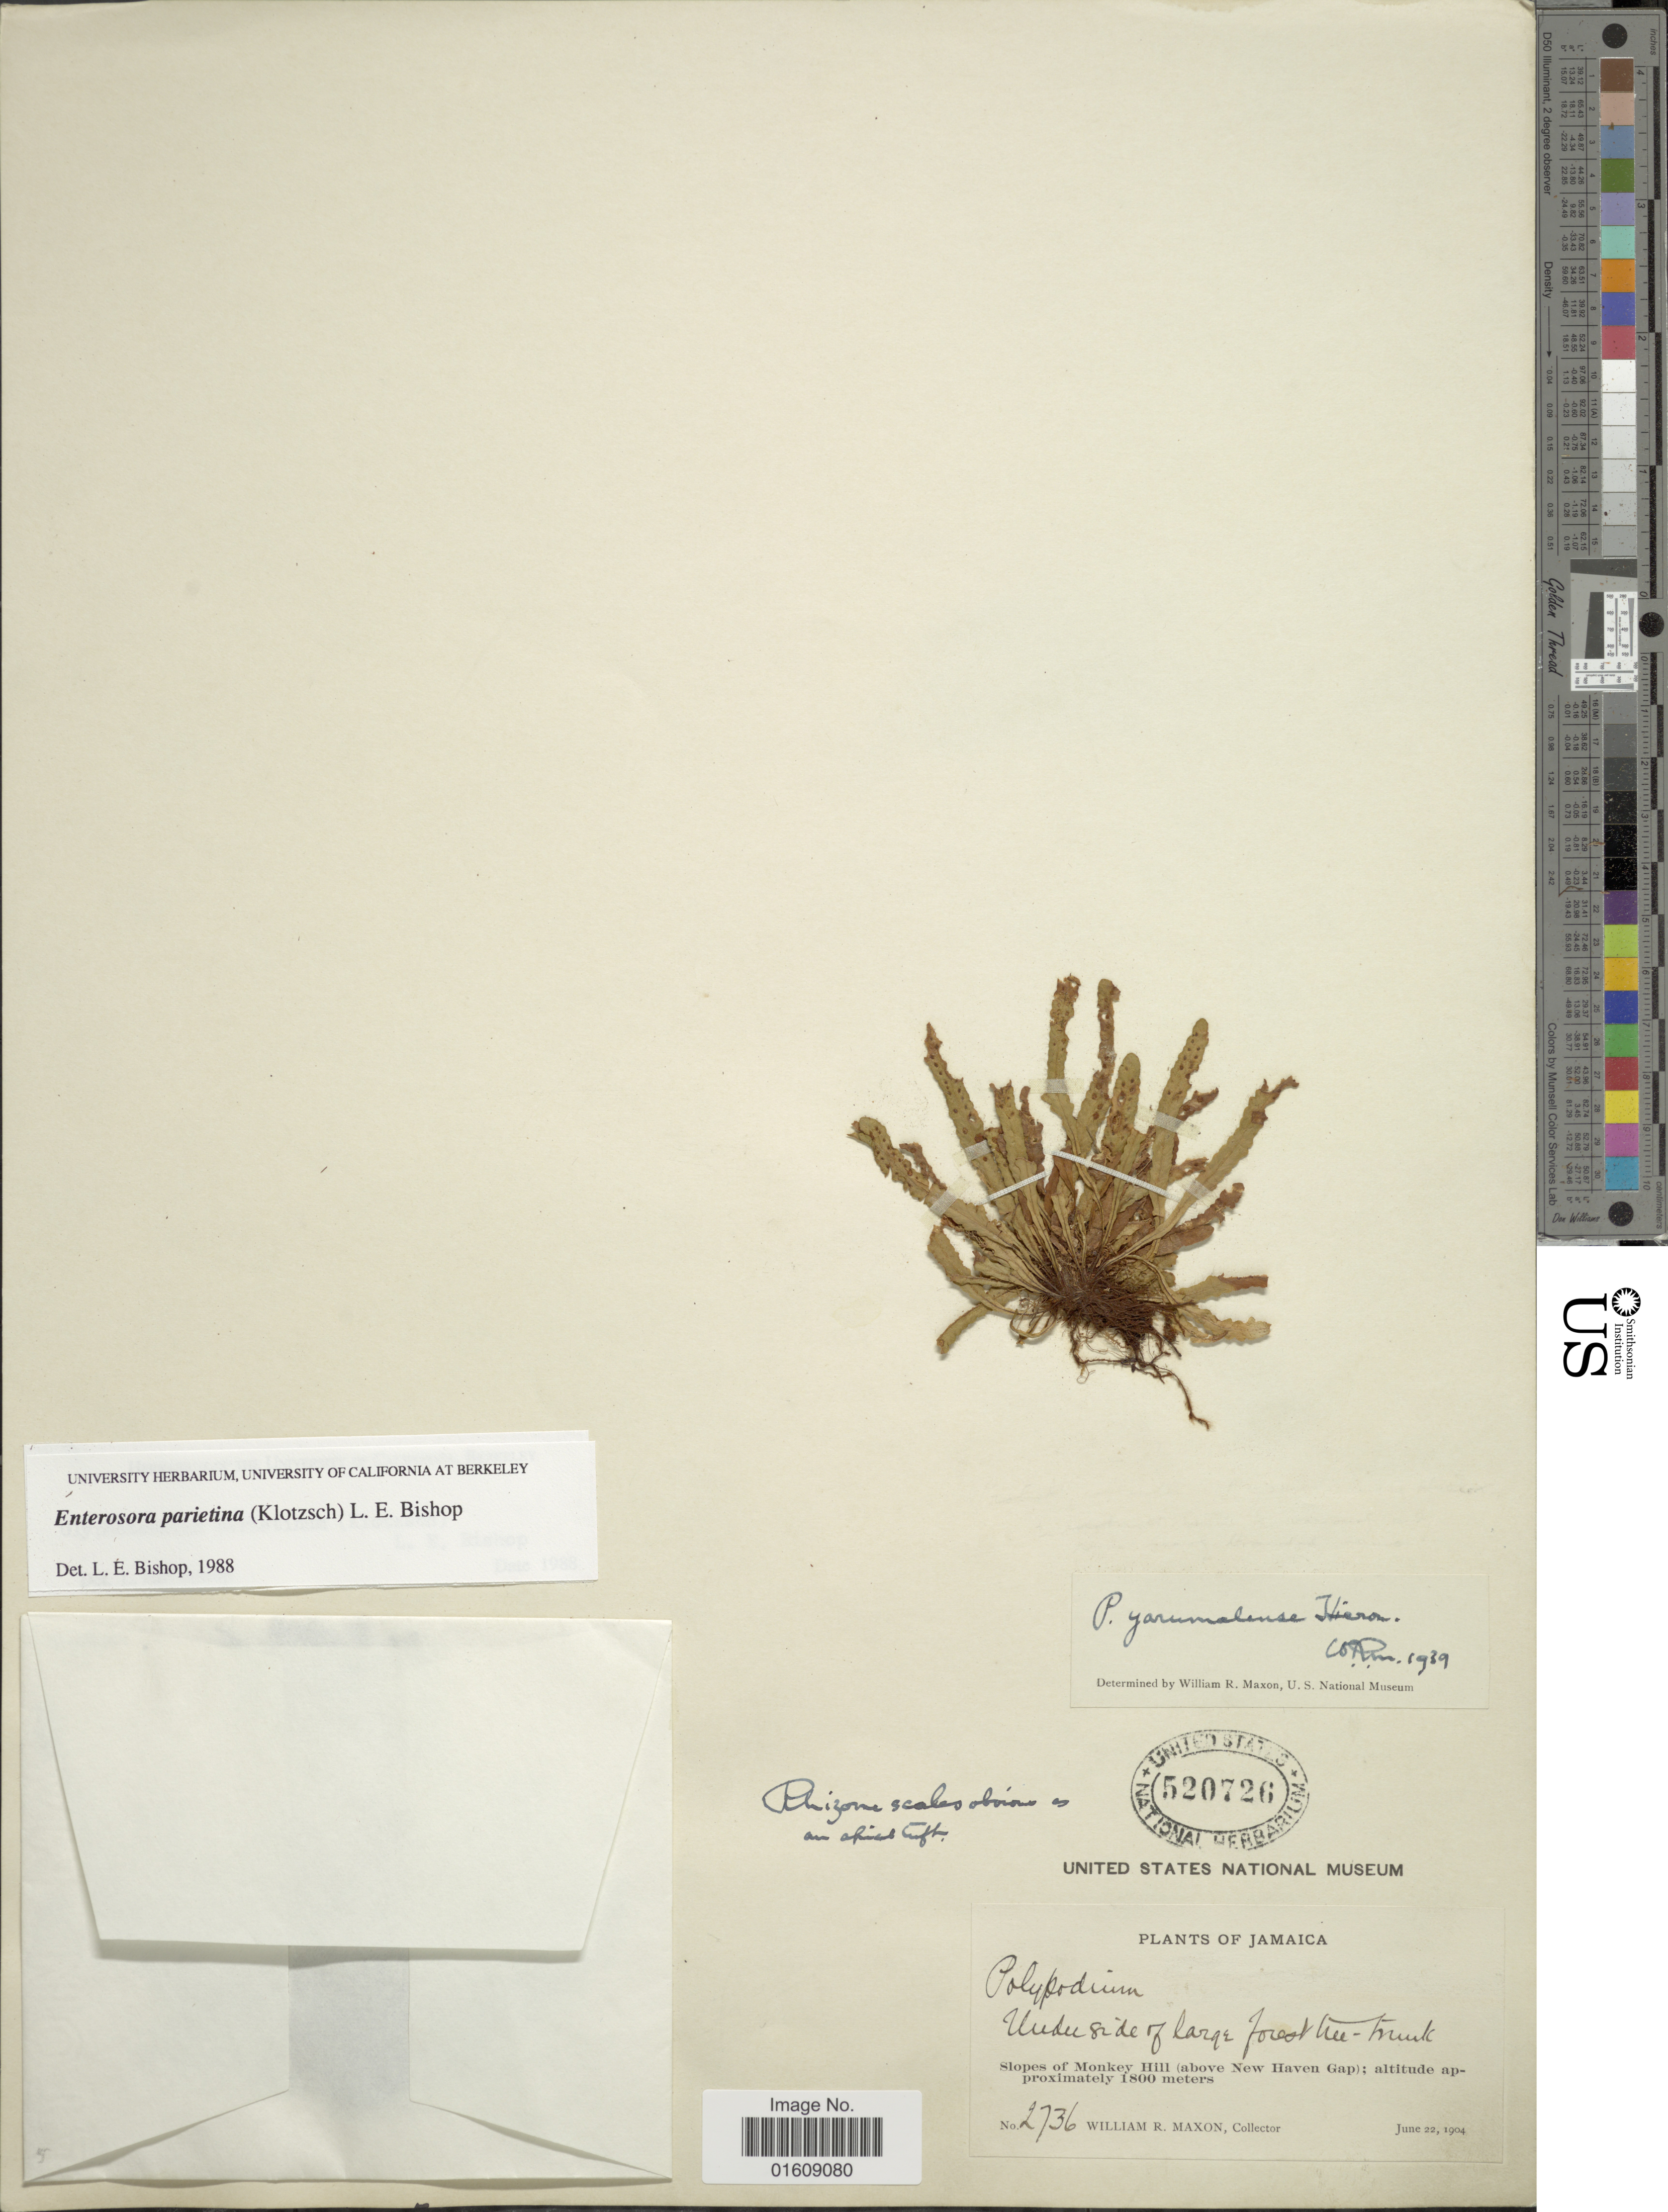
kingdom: Plantae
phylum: Tracheophyta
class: Polypodiopsida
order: Polypodiales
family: Polypodiaceae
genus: Enterosora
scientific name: Enterosora parietina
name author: (Klotzsch) L.E. Bishop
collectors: W. R. Maxon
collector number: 2736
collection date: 1904-06-22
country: Jamaica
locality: Jamaica, slopes of Monkey Hill (above New Haven Gap).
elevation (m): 1800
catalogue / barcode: US 520726